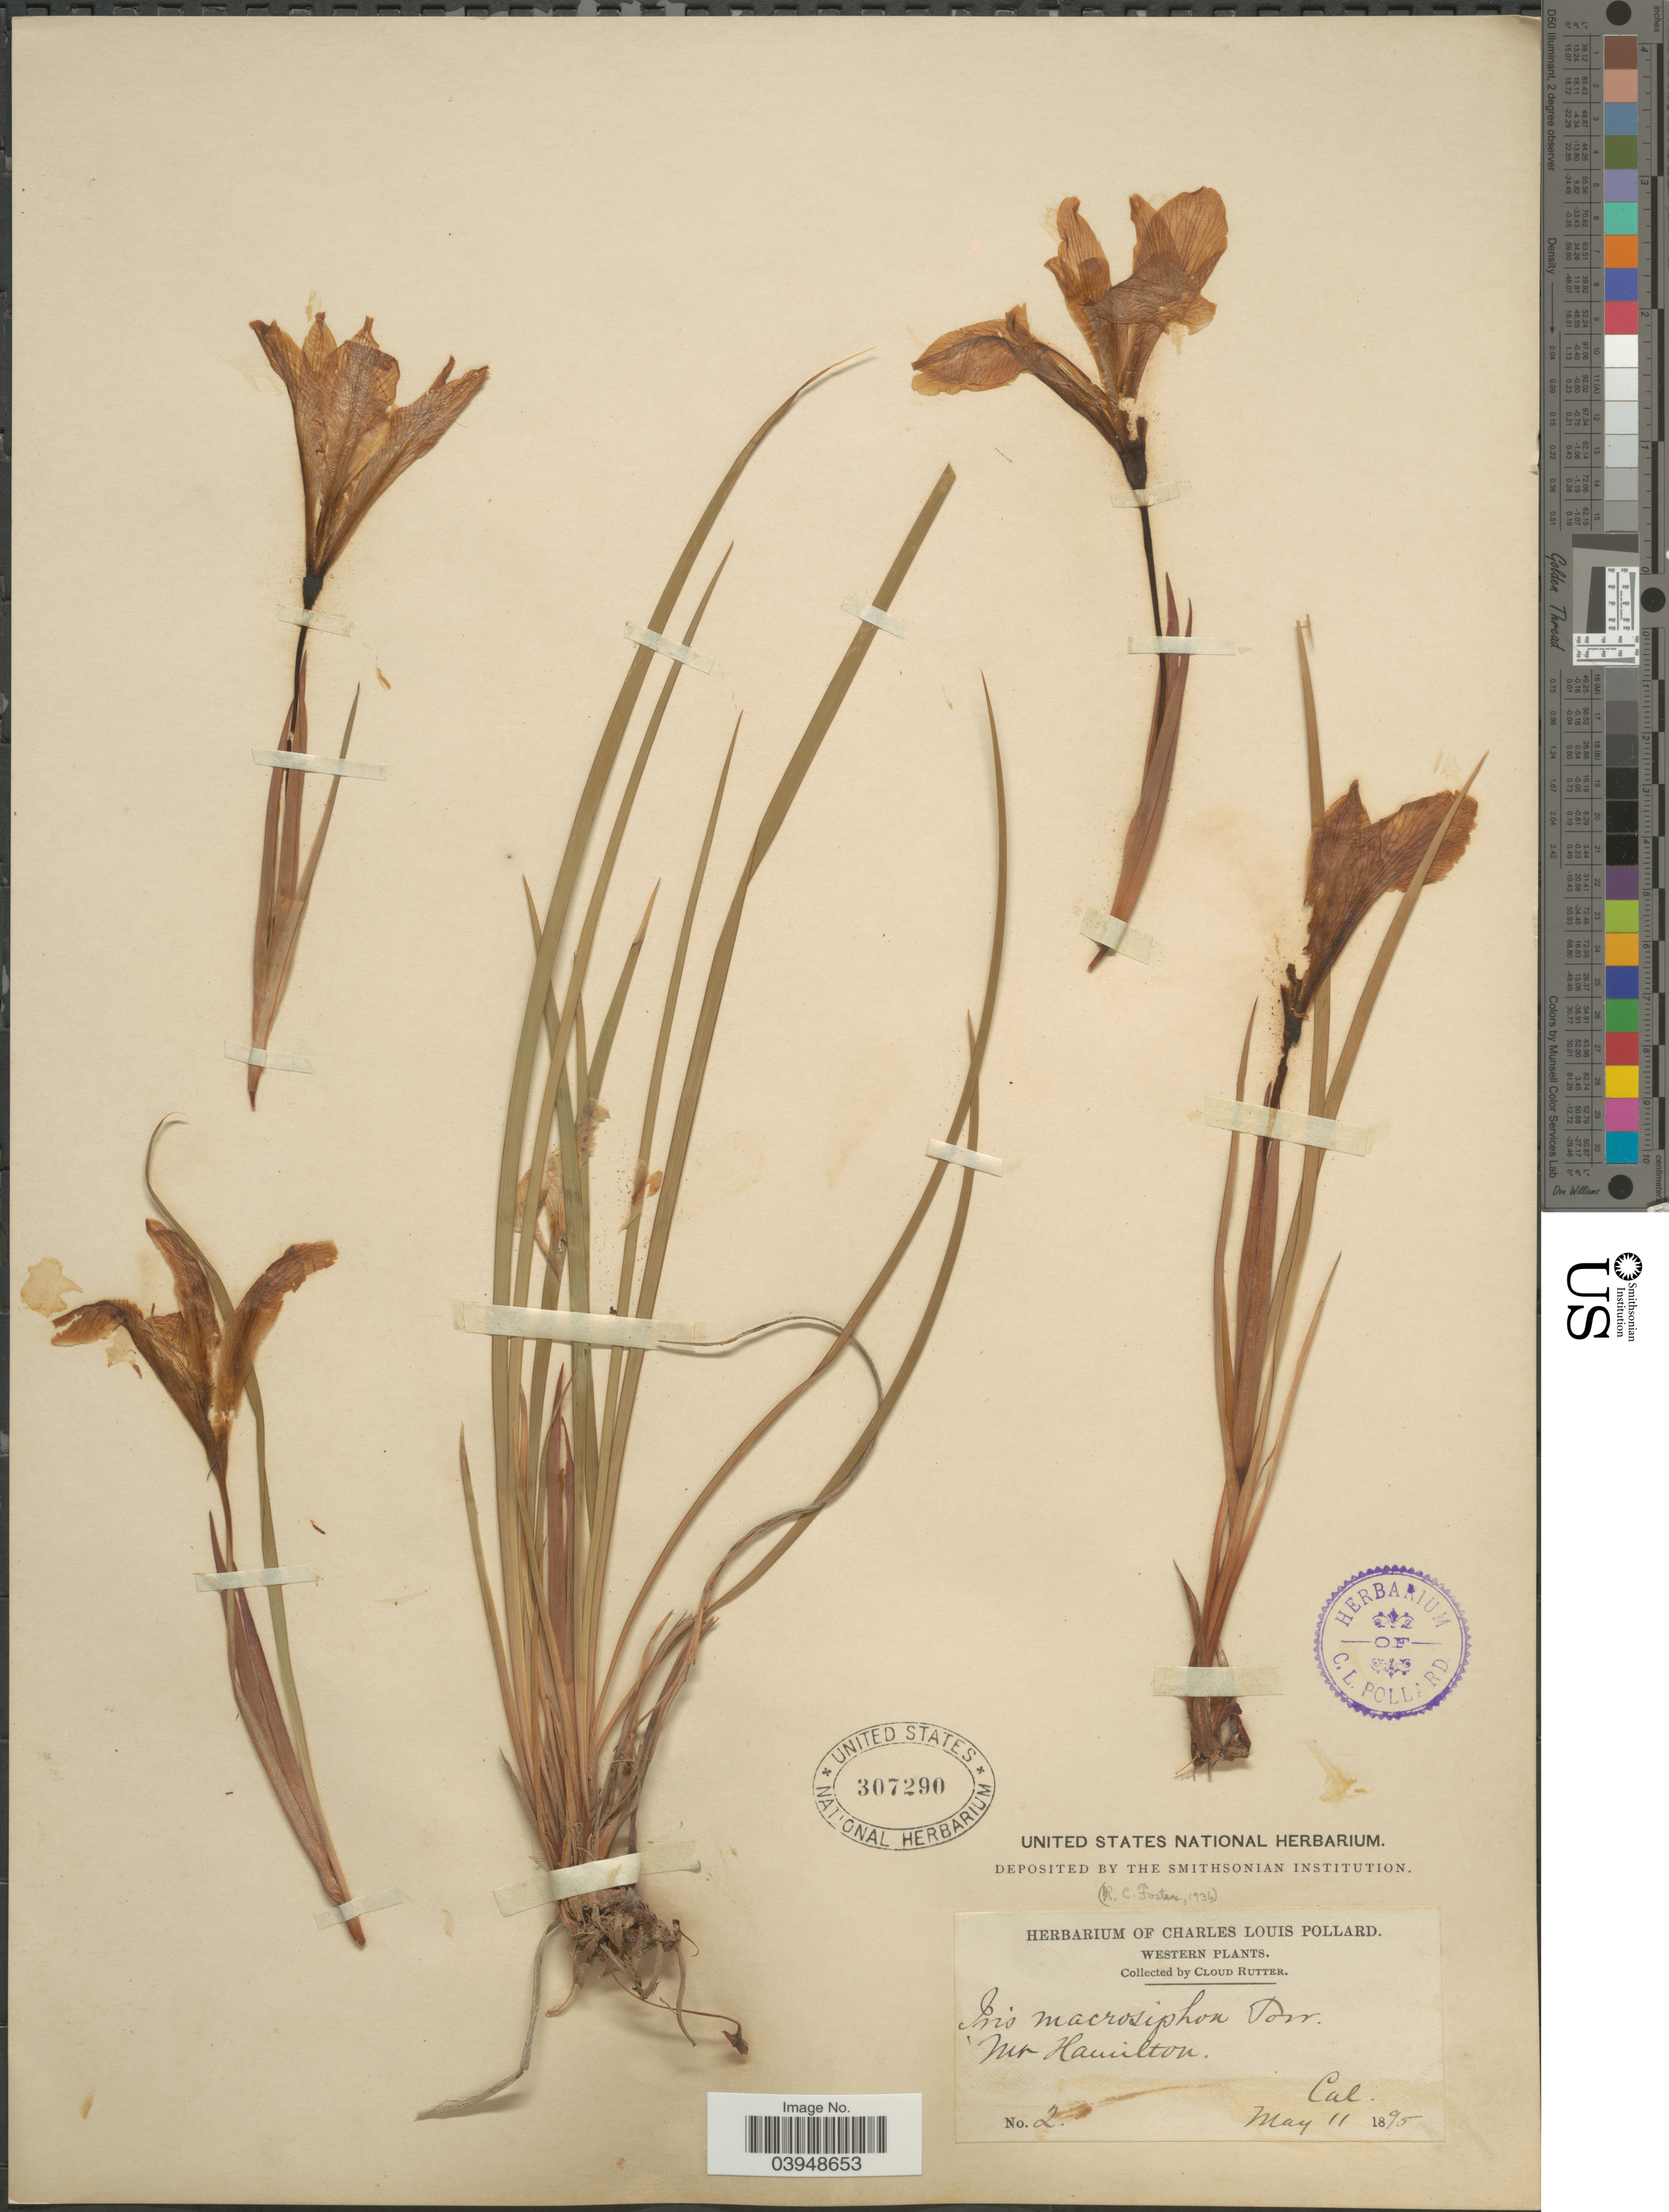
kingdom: Plantae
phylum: Tracheophyta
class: Liliopsida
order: Asparagales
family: Iridaceae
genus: Iris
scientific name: Iris macrosiphon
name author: Torr.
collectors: C. Rutter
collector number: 2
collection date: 1895-05-11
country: United States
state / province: California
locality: Western. Mt. Hamilton.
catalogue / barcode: US 307290